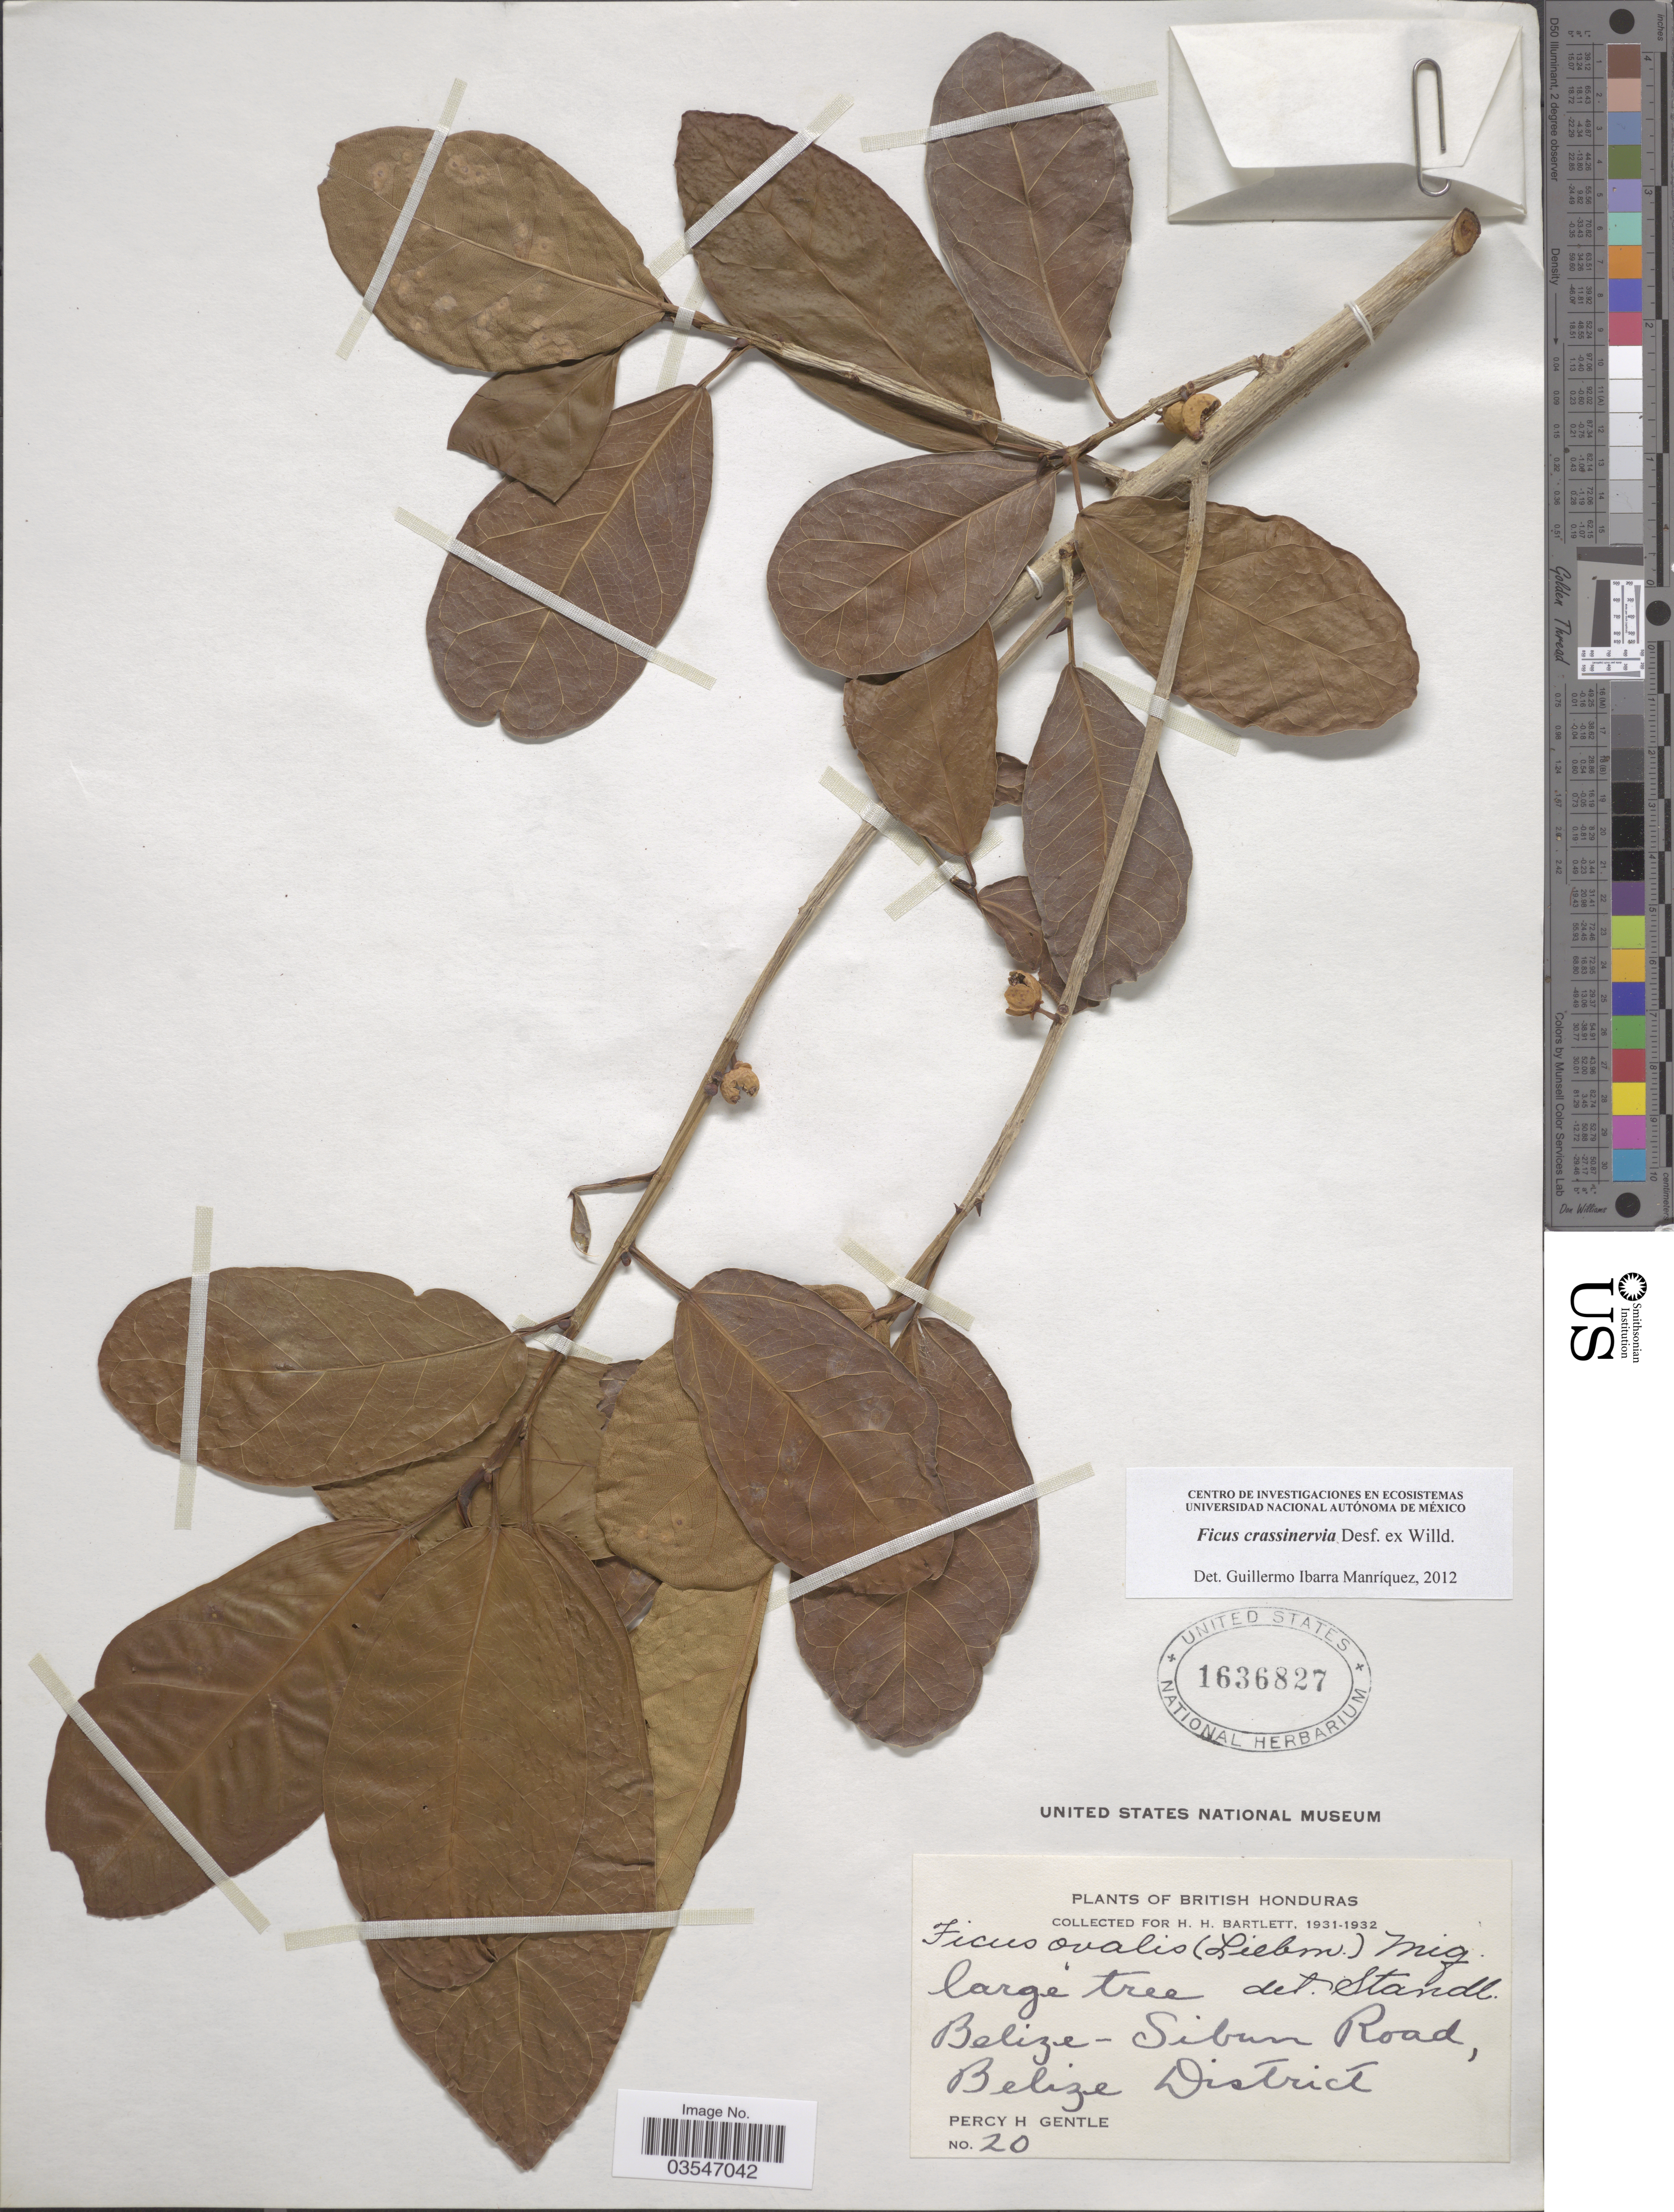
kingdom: Plantae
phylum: Tracheophyta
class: Magnoliopsida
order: Rosales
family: Moraceae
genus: Ficus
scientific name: Ficus crassinervia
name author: Desf. ex Willd.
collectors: P. H. Gentle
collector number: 20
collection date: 1931/1932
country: Belize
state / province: Belize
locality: British Honduras. Belize - Sibun Road, Belize District.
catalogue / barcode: US 1636827